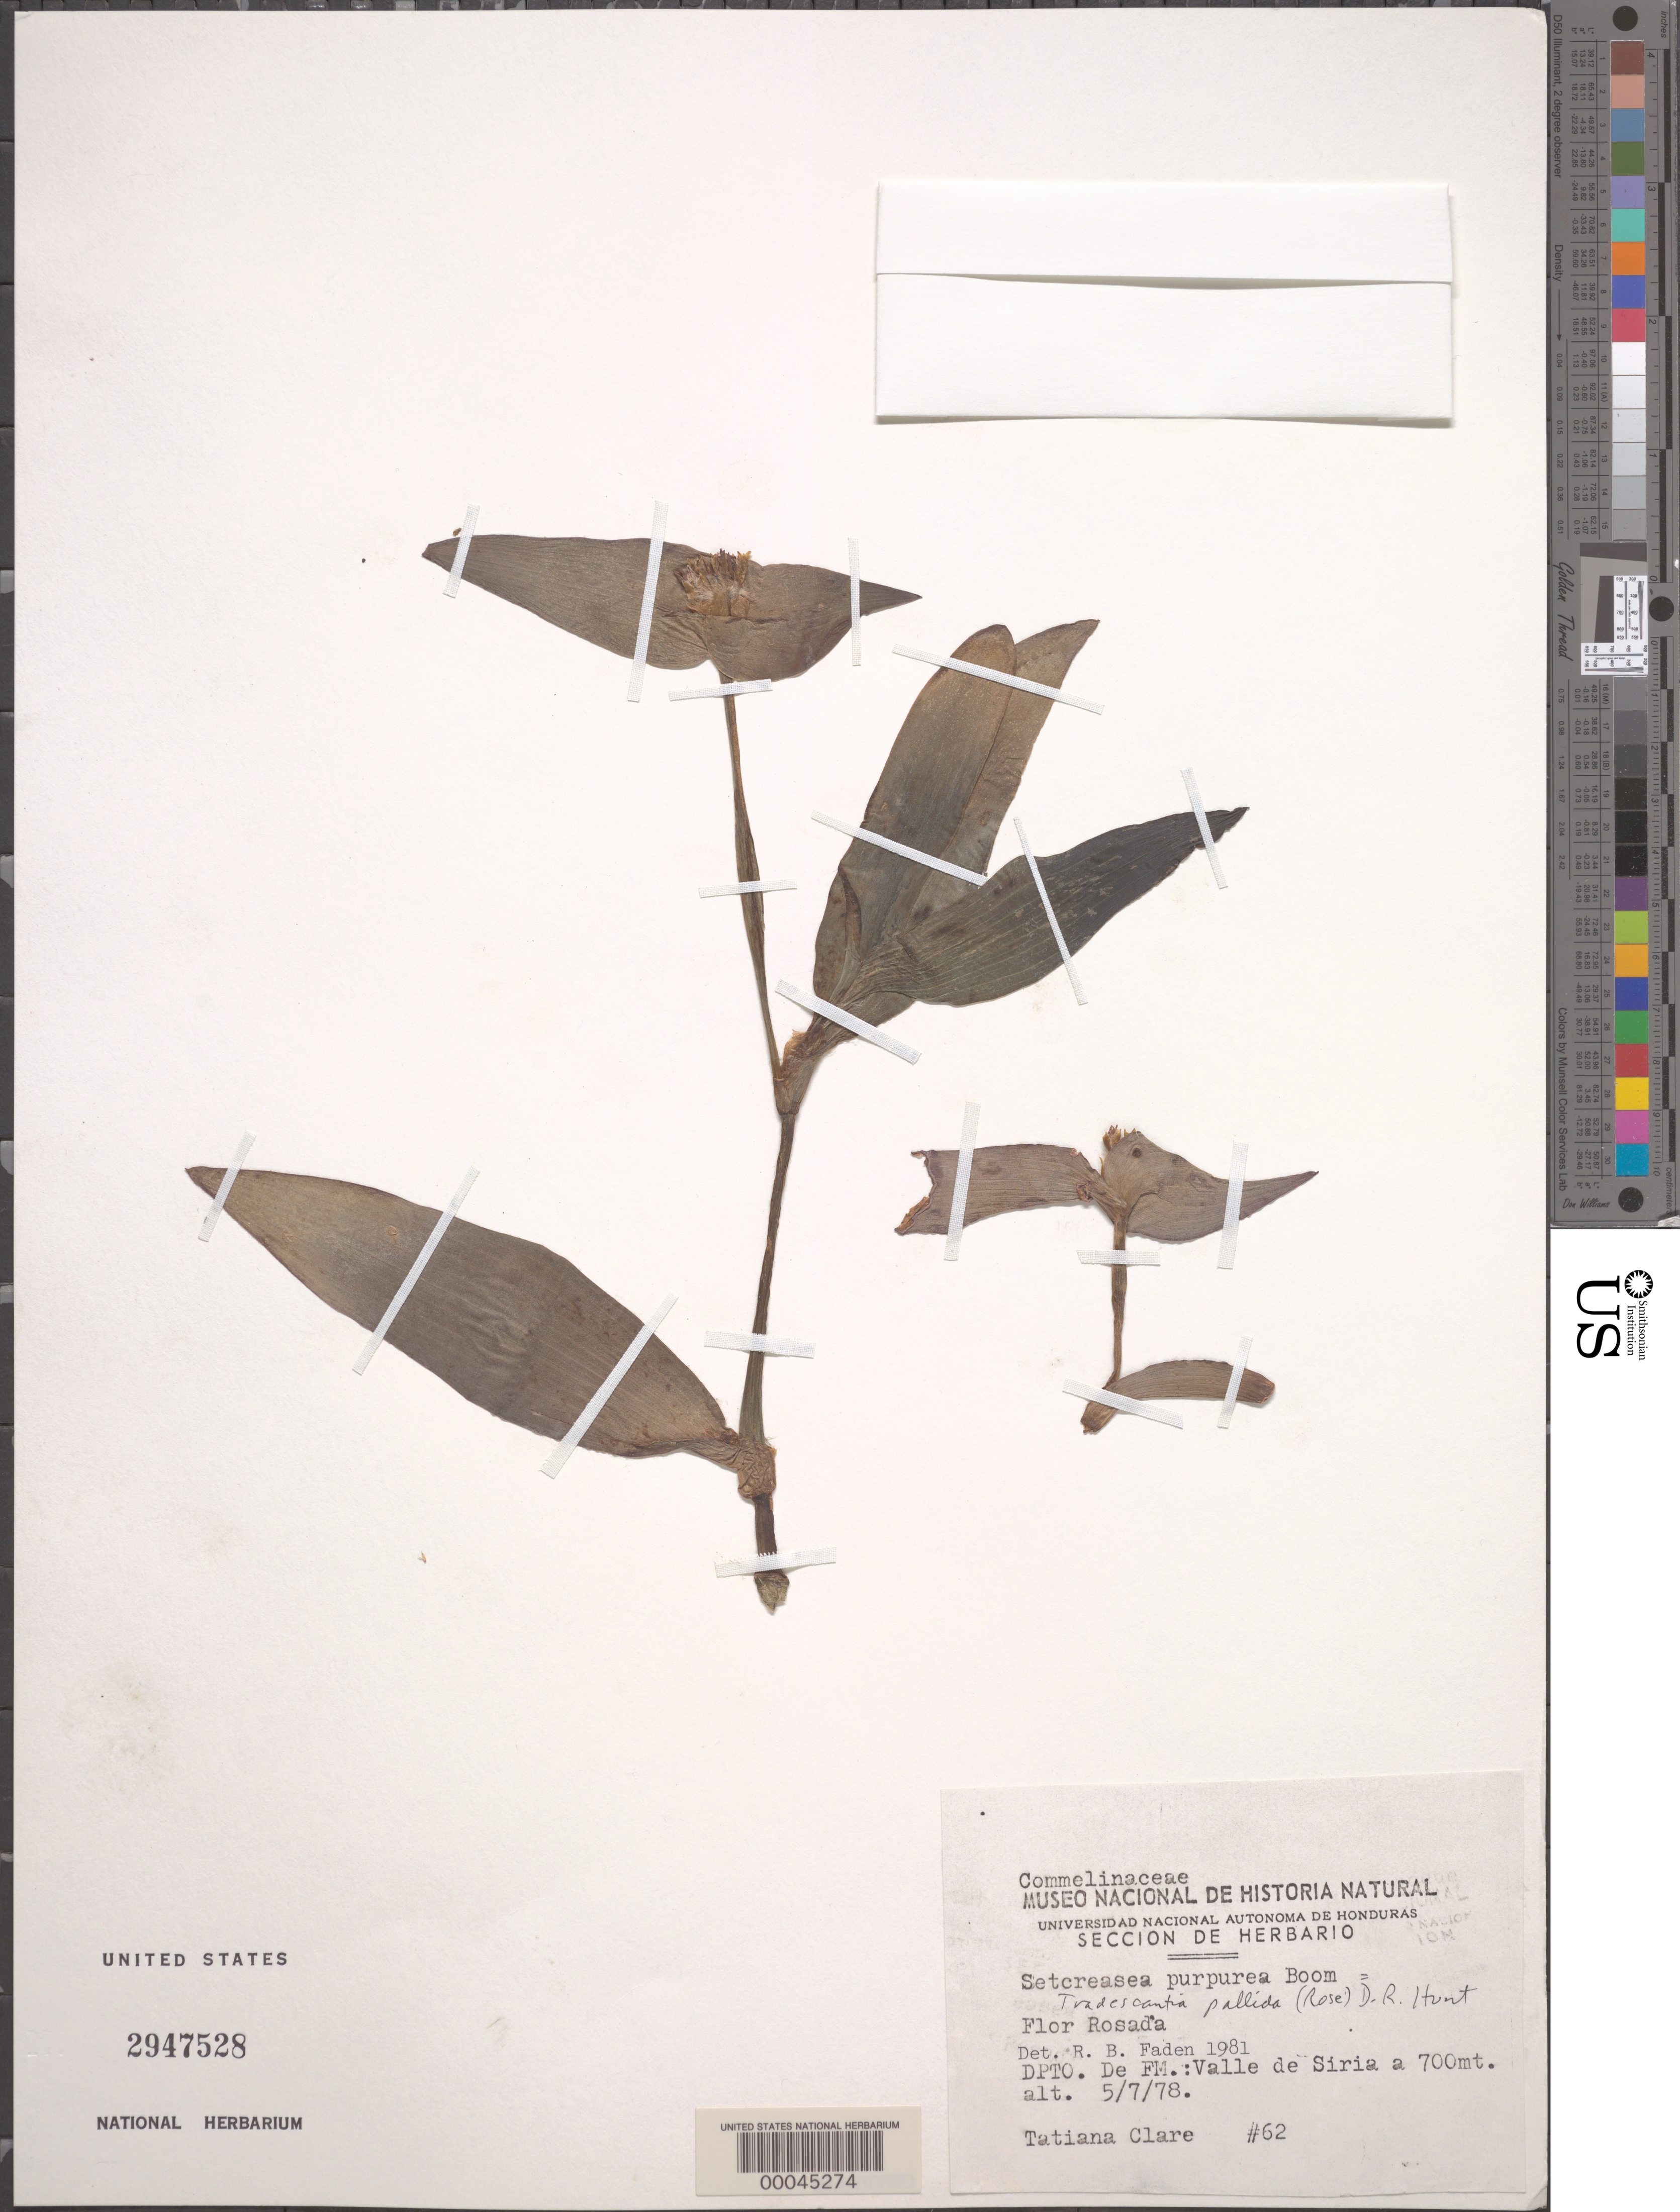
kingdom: Plantae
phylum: Tracheophyta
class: Liliopsida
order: Commelinales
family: Commelinaceae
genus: Tradescantia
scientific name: Tradescantia pallida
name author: (Rose) D.R. Hunt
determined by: Faden, Robert B., (US), Smithsonian Institution - National Museum of Natural History (UNITED STATES)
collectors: T. Clare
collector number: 62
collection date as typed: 07 May 1978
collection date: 1978-05-07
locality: "south america", valle de siria. [possible countries include brazil, colombia, ecuador, honduras, and venezuela.]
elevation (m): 700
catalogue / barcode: US 2947528